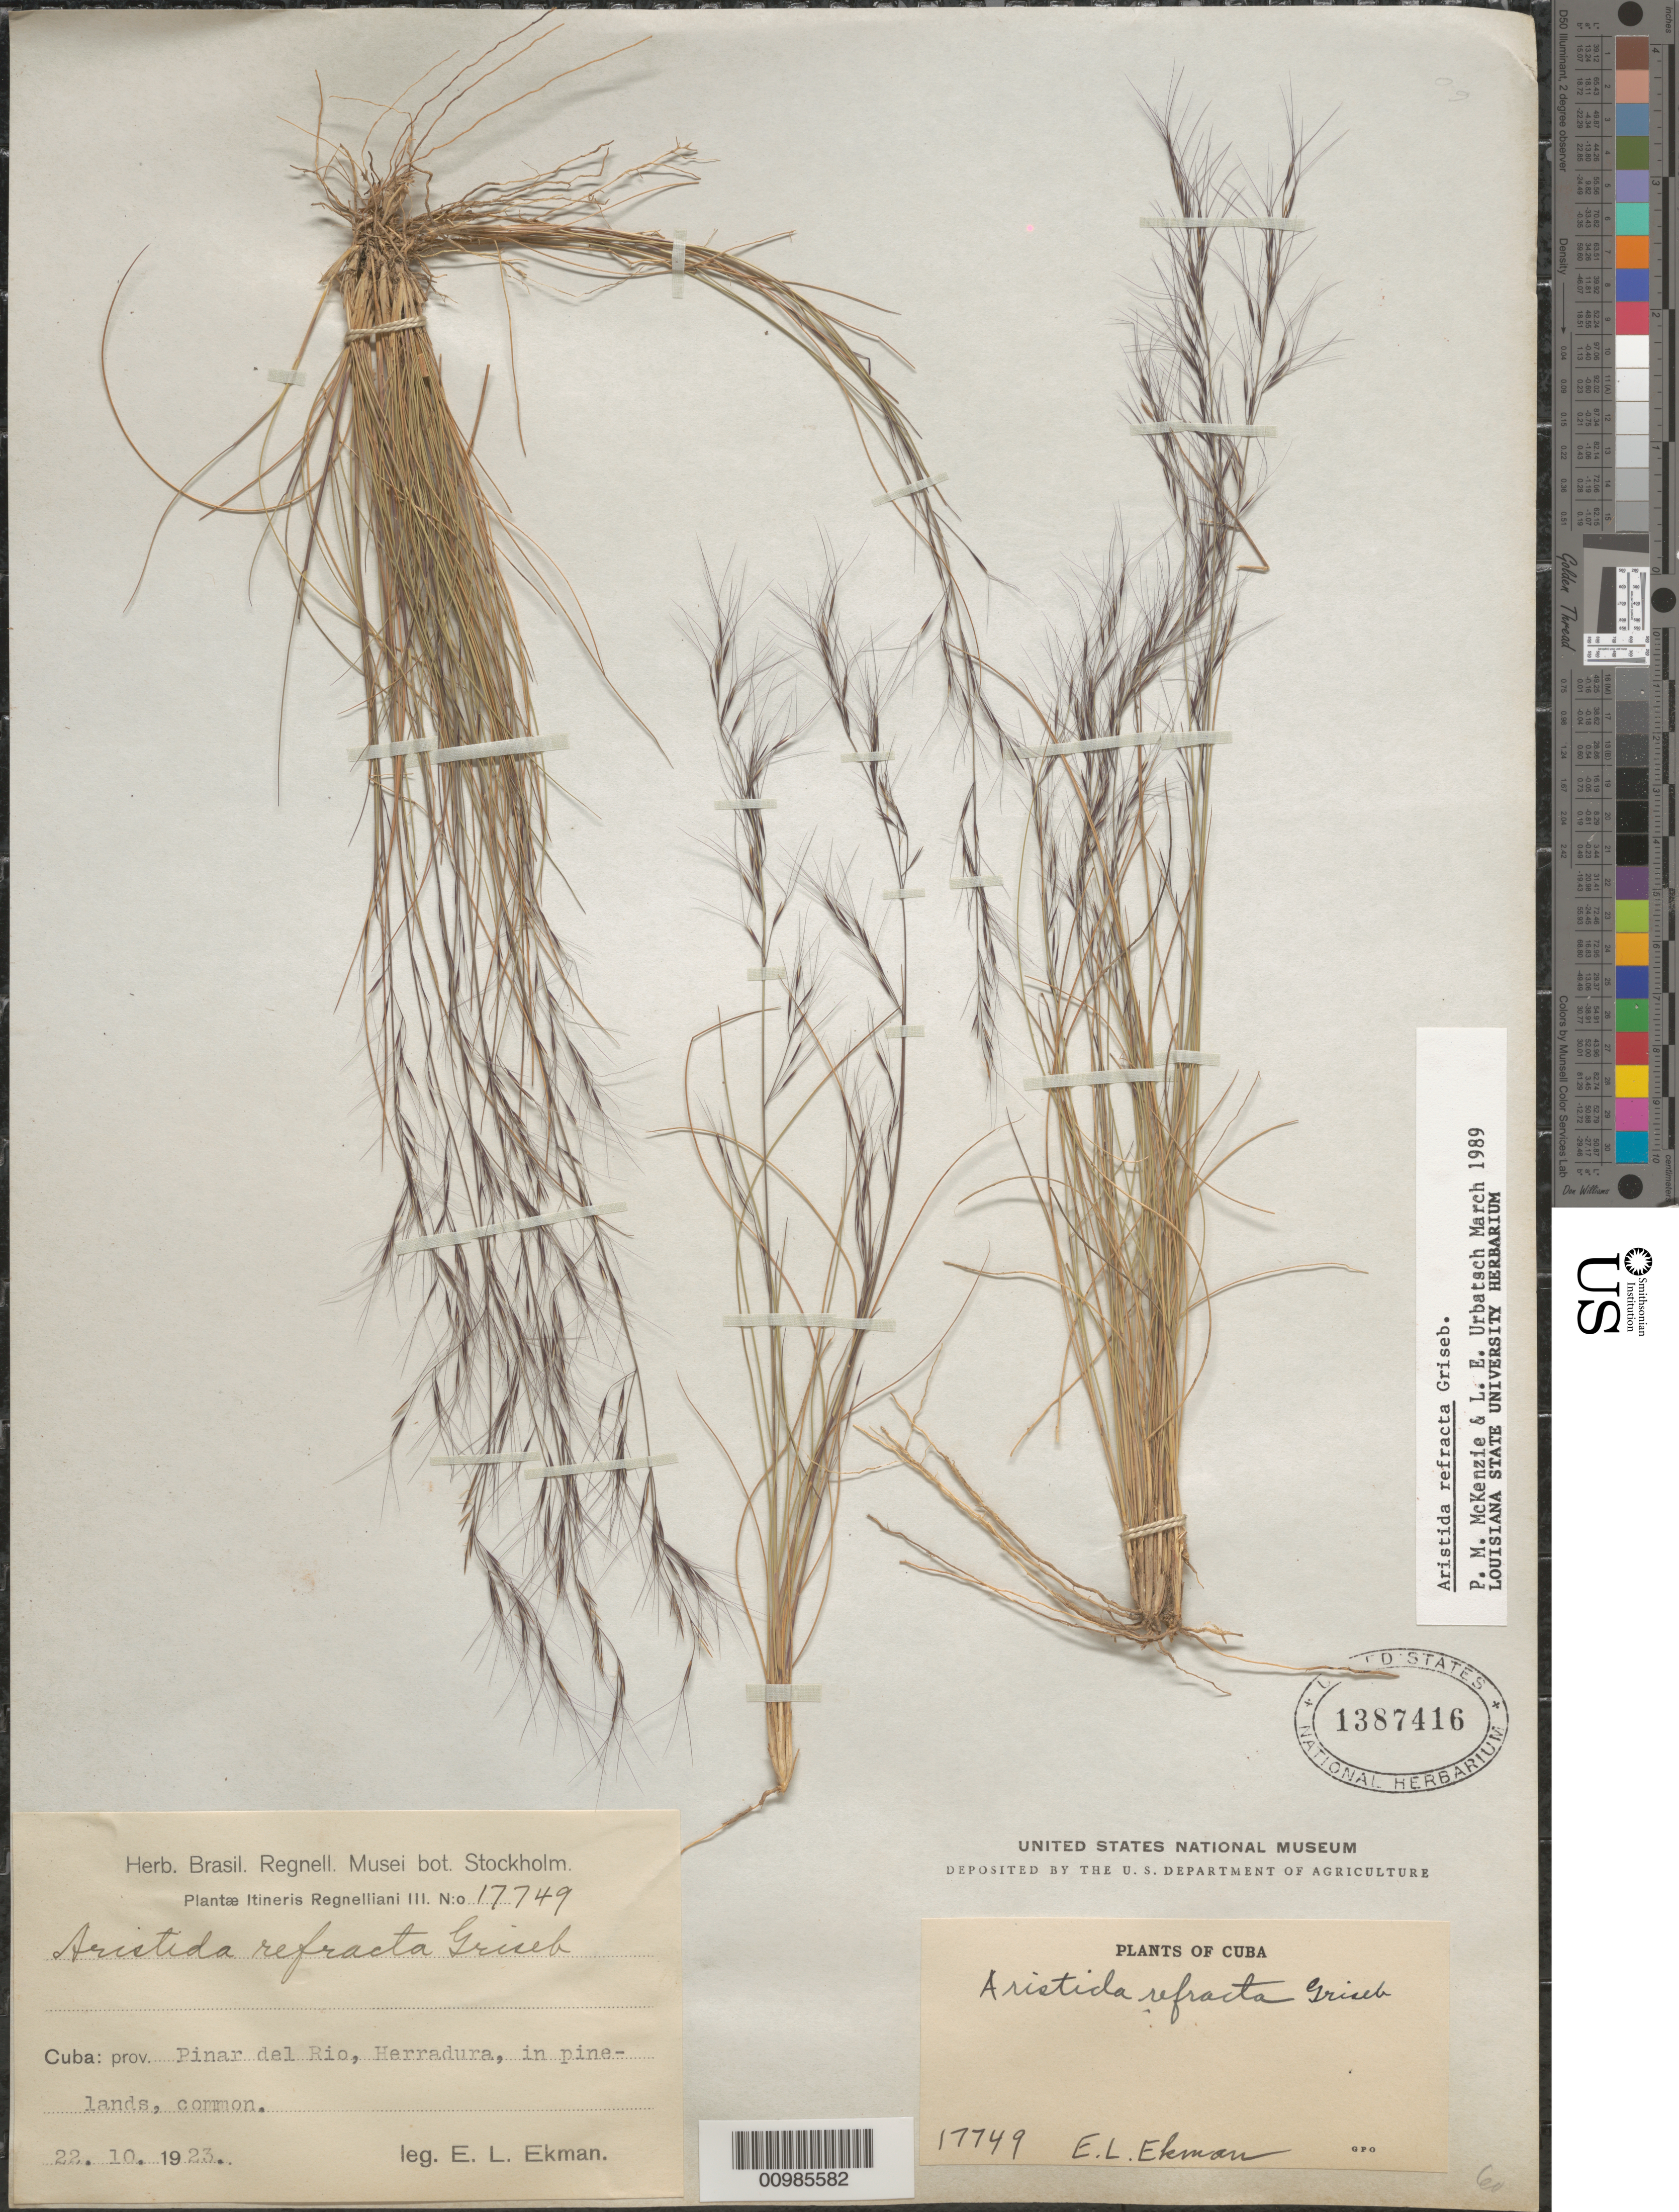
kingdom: Plantae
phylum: Tracheophyta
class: Liliopsida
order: Poales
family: Poaceae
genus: Aristida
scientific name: Aristida refracta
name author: Griseb.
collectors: E. L. Ekman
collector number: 17749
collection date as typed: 22 Oct 1923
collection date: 1923-10-22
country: Cuba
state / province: Pinar del Rio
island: Cuba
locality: Herradura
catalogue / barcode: US 1387416